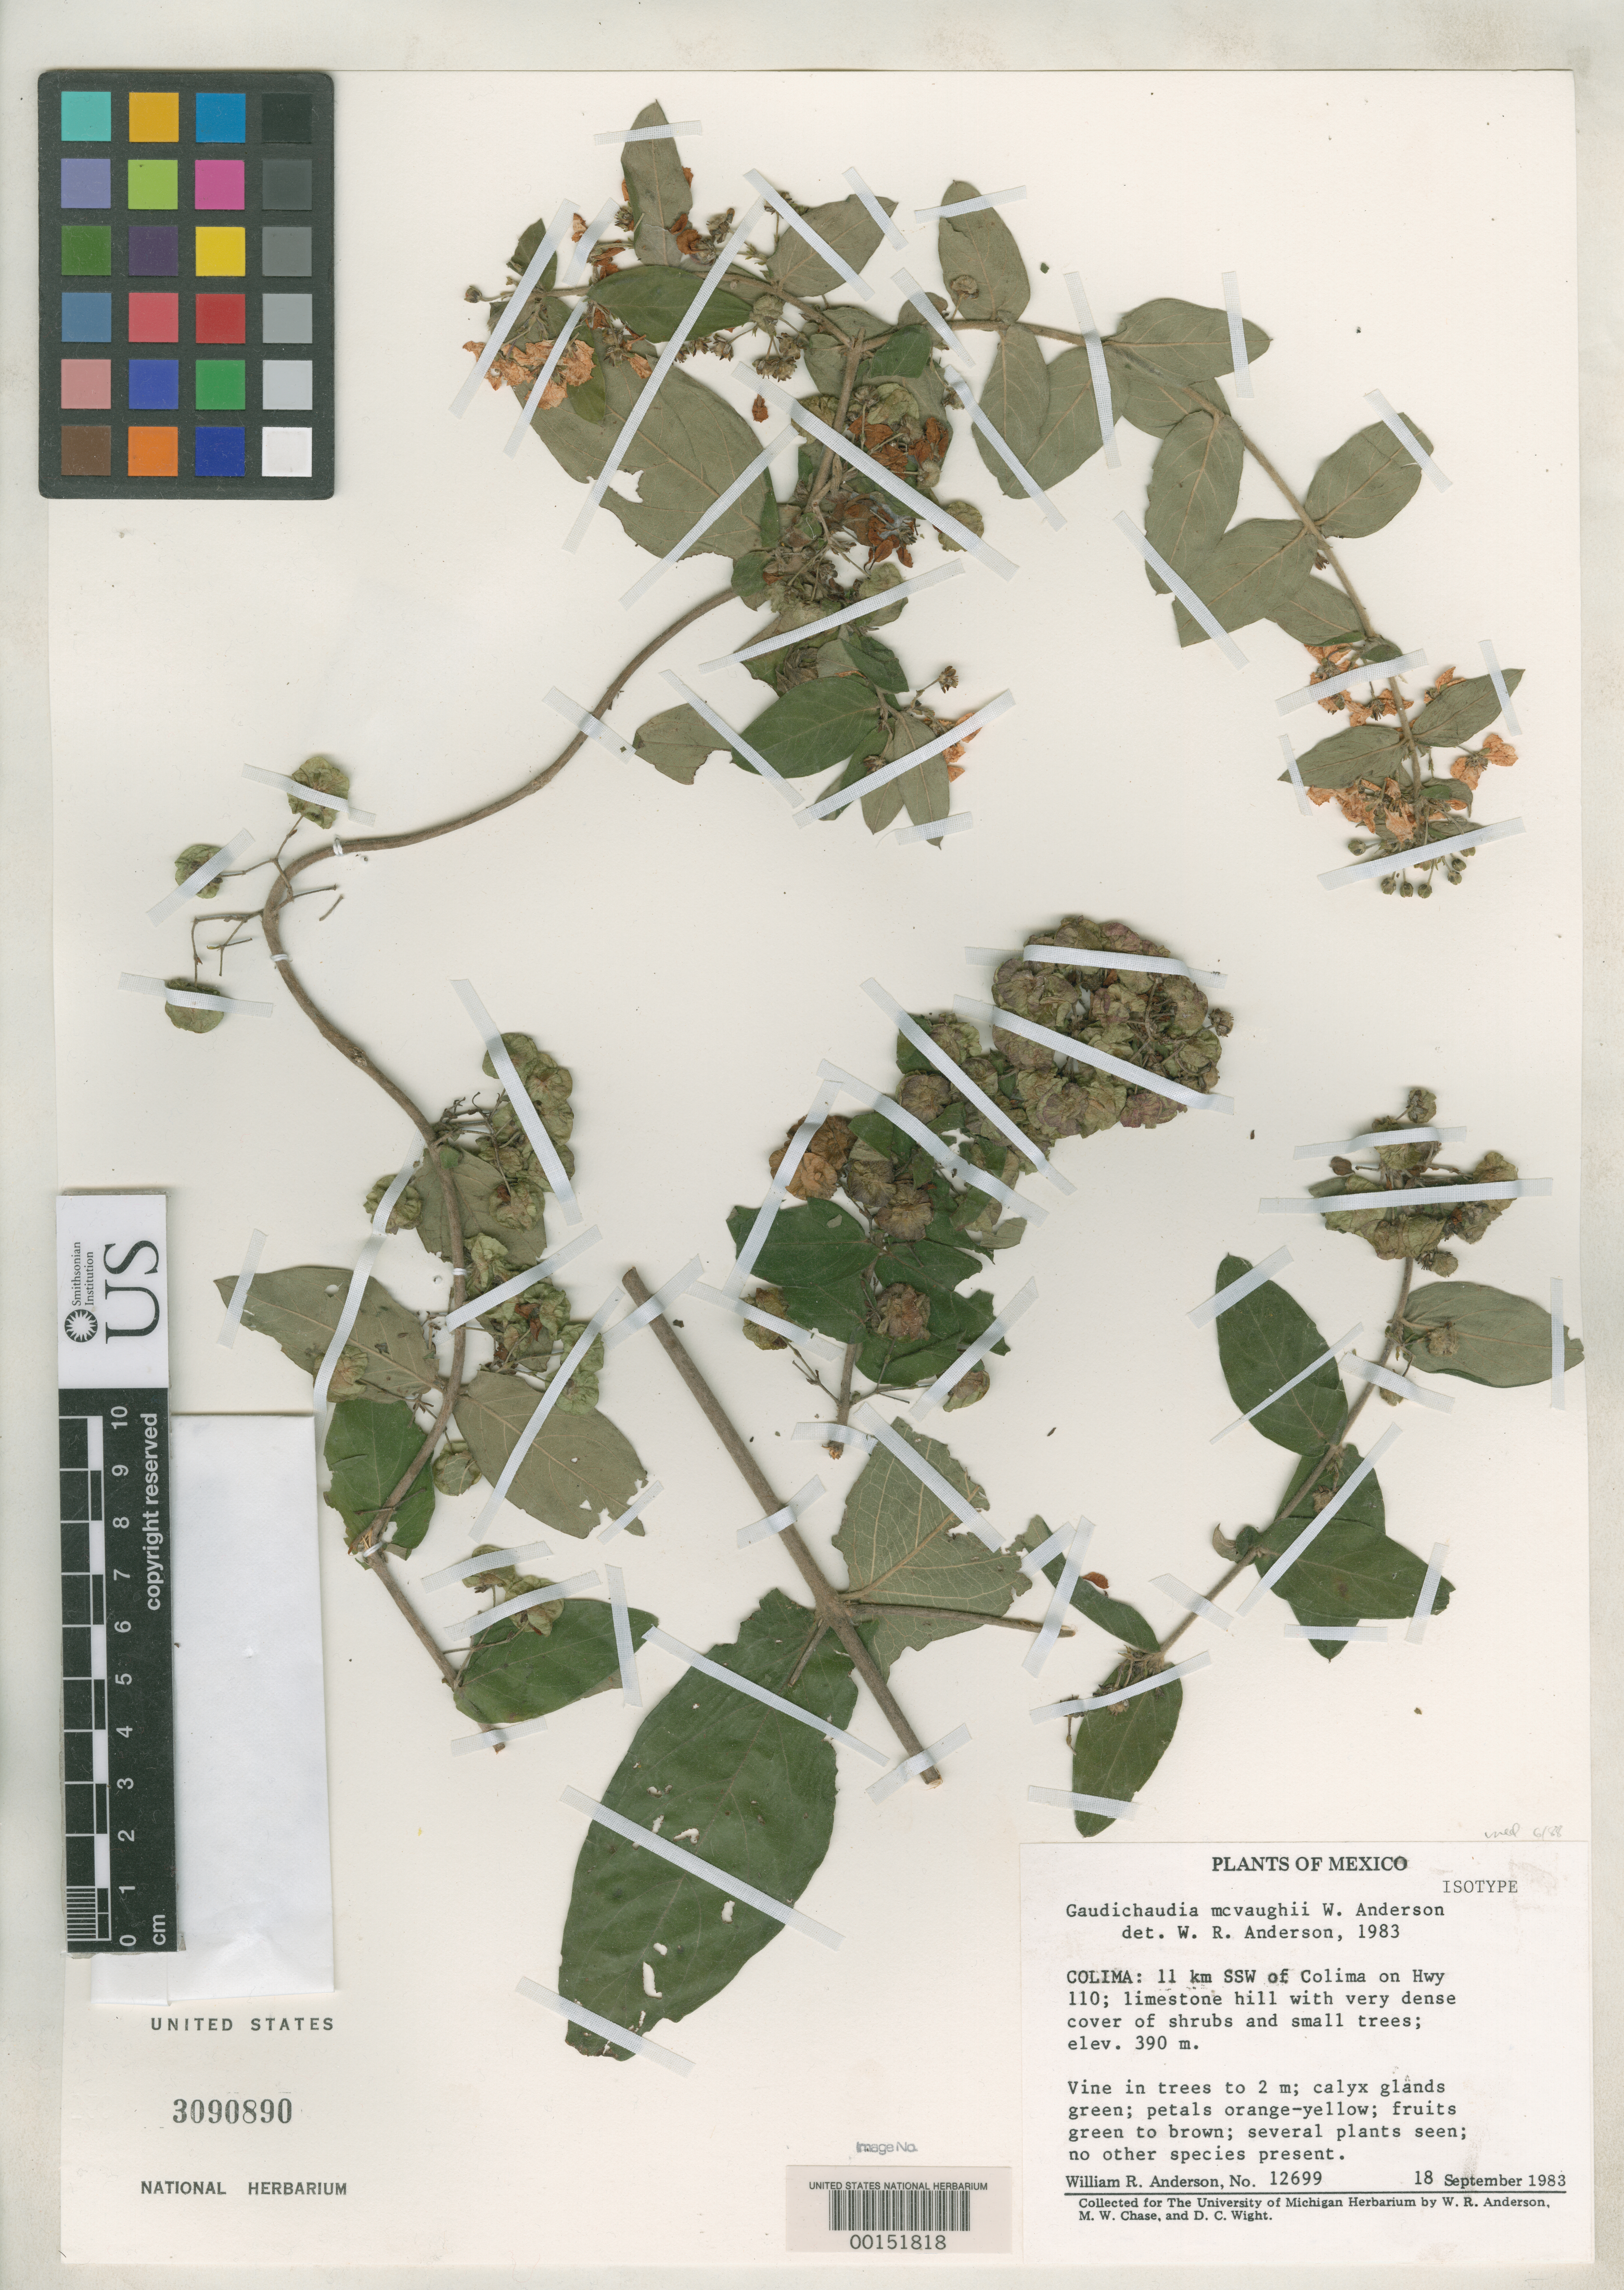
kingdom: Plantae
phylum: Tracheophyta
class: Magnoliopsida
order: Malpighiales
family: Malpighiaceae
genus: Gaudichaudia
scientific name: Gaudichaudia mcvaughii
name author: W.R. Anderson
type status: Isotype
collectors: W. R. Anderson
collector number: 12699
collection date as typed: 18 Sep 1983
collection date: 1983-09-18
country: Mexico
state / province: Colima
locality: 11 km SSW of Colima on Highway 110.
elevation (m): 390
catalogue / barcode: US 3090890